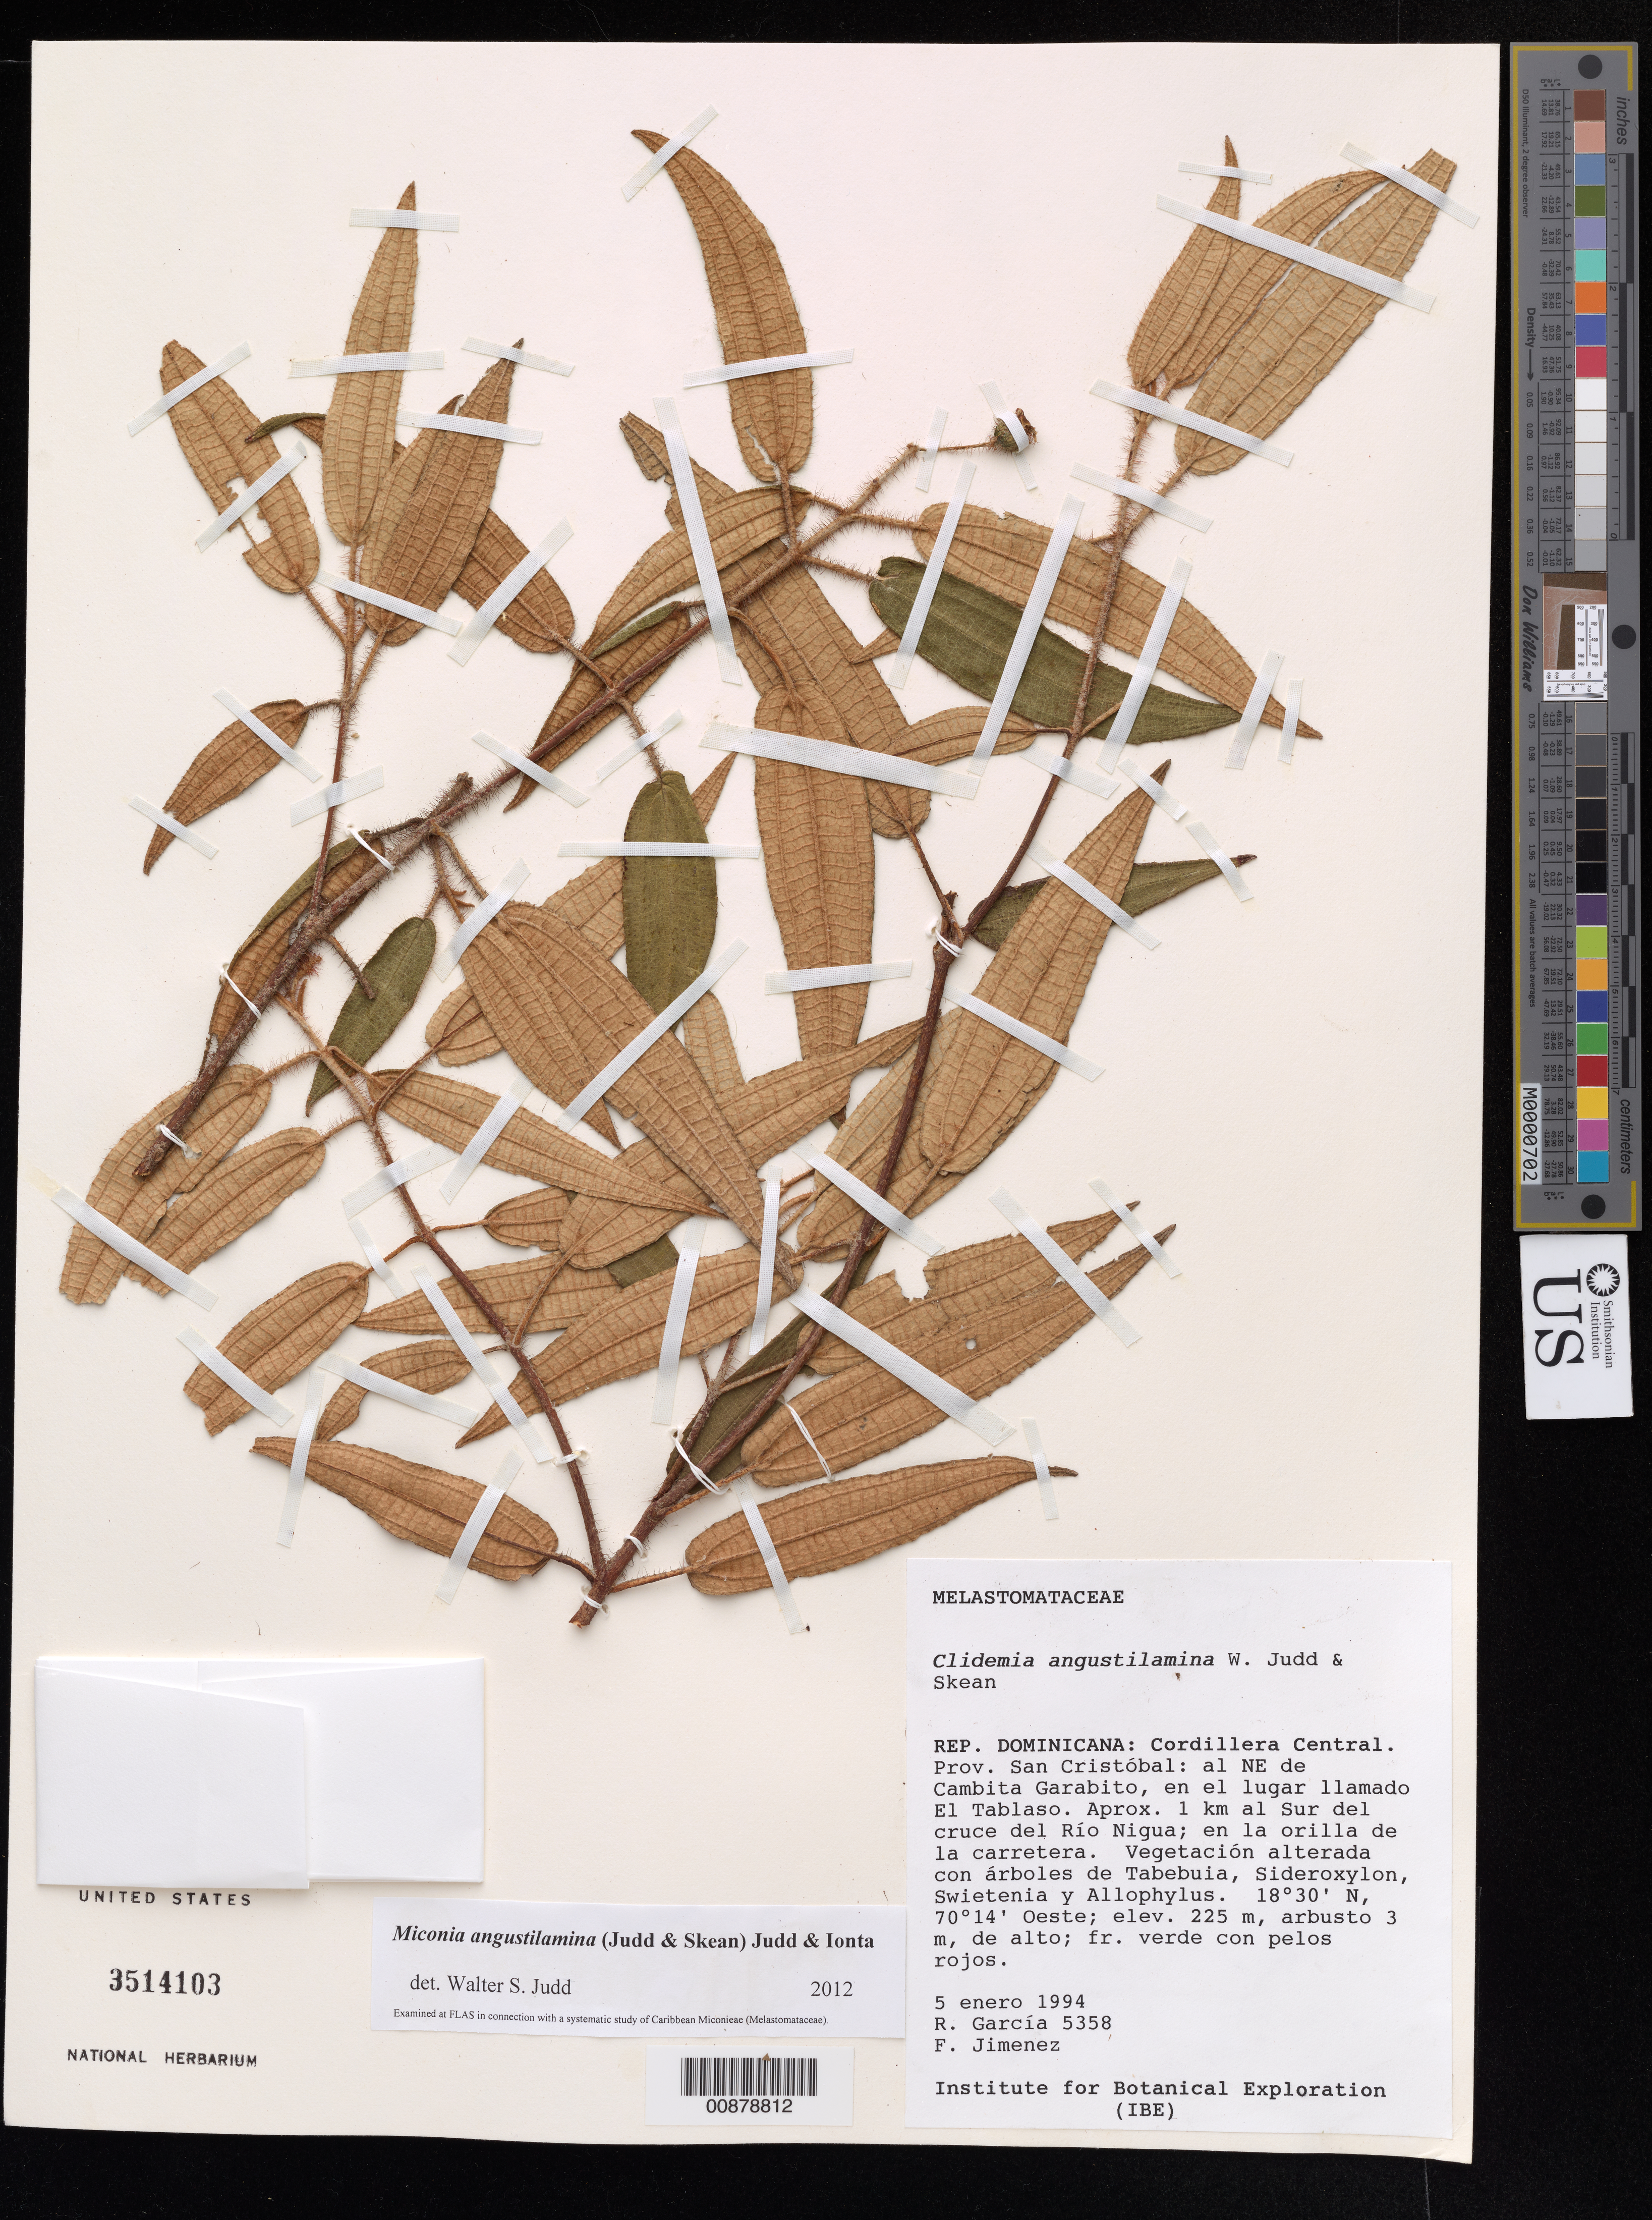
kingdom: Plantae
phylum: Tracheophyta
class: Magnoliopsida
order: Myrtales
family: Melastomataceae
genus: Miconia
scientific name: Miconia angustilamina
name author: (Judd & Skean) Judd & Ionta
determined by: Judd, Walter S.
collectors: R. G. García & F. Jiménez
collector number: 5358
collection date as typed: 05 Jan 1994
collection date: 1994-01-05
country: Dominican Republic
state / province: San Cristóbal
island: Hispaniola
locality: Cordillera Central; al NE de Cambita Garabito, en el lugar llamado El Tablaso, aprox. 1 km al sur del cruce del Río Nigua.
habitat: En la orilla de la carretera. Vegetación alterada con árboles de Tabebuia, Sideroxylon, Swietenia y Allophylus.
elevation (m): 225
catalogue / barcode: US 3514103